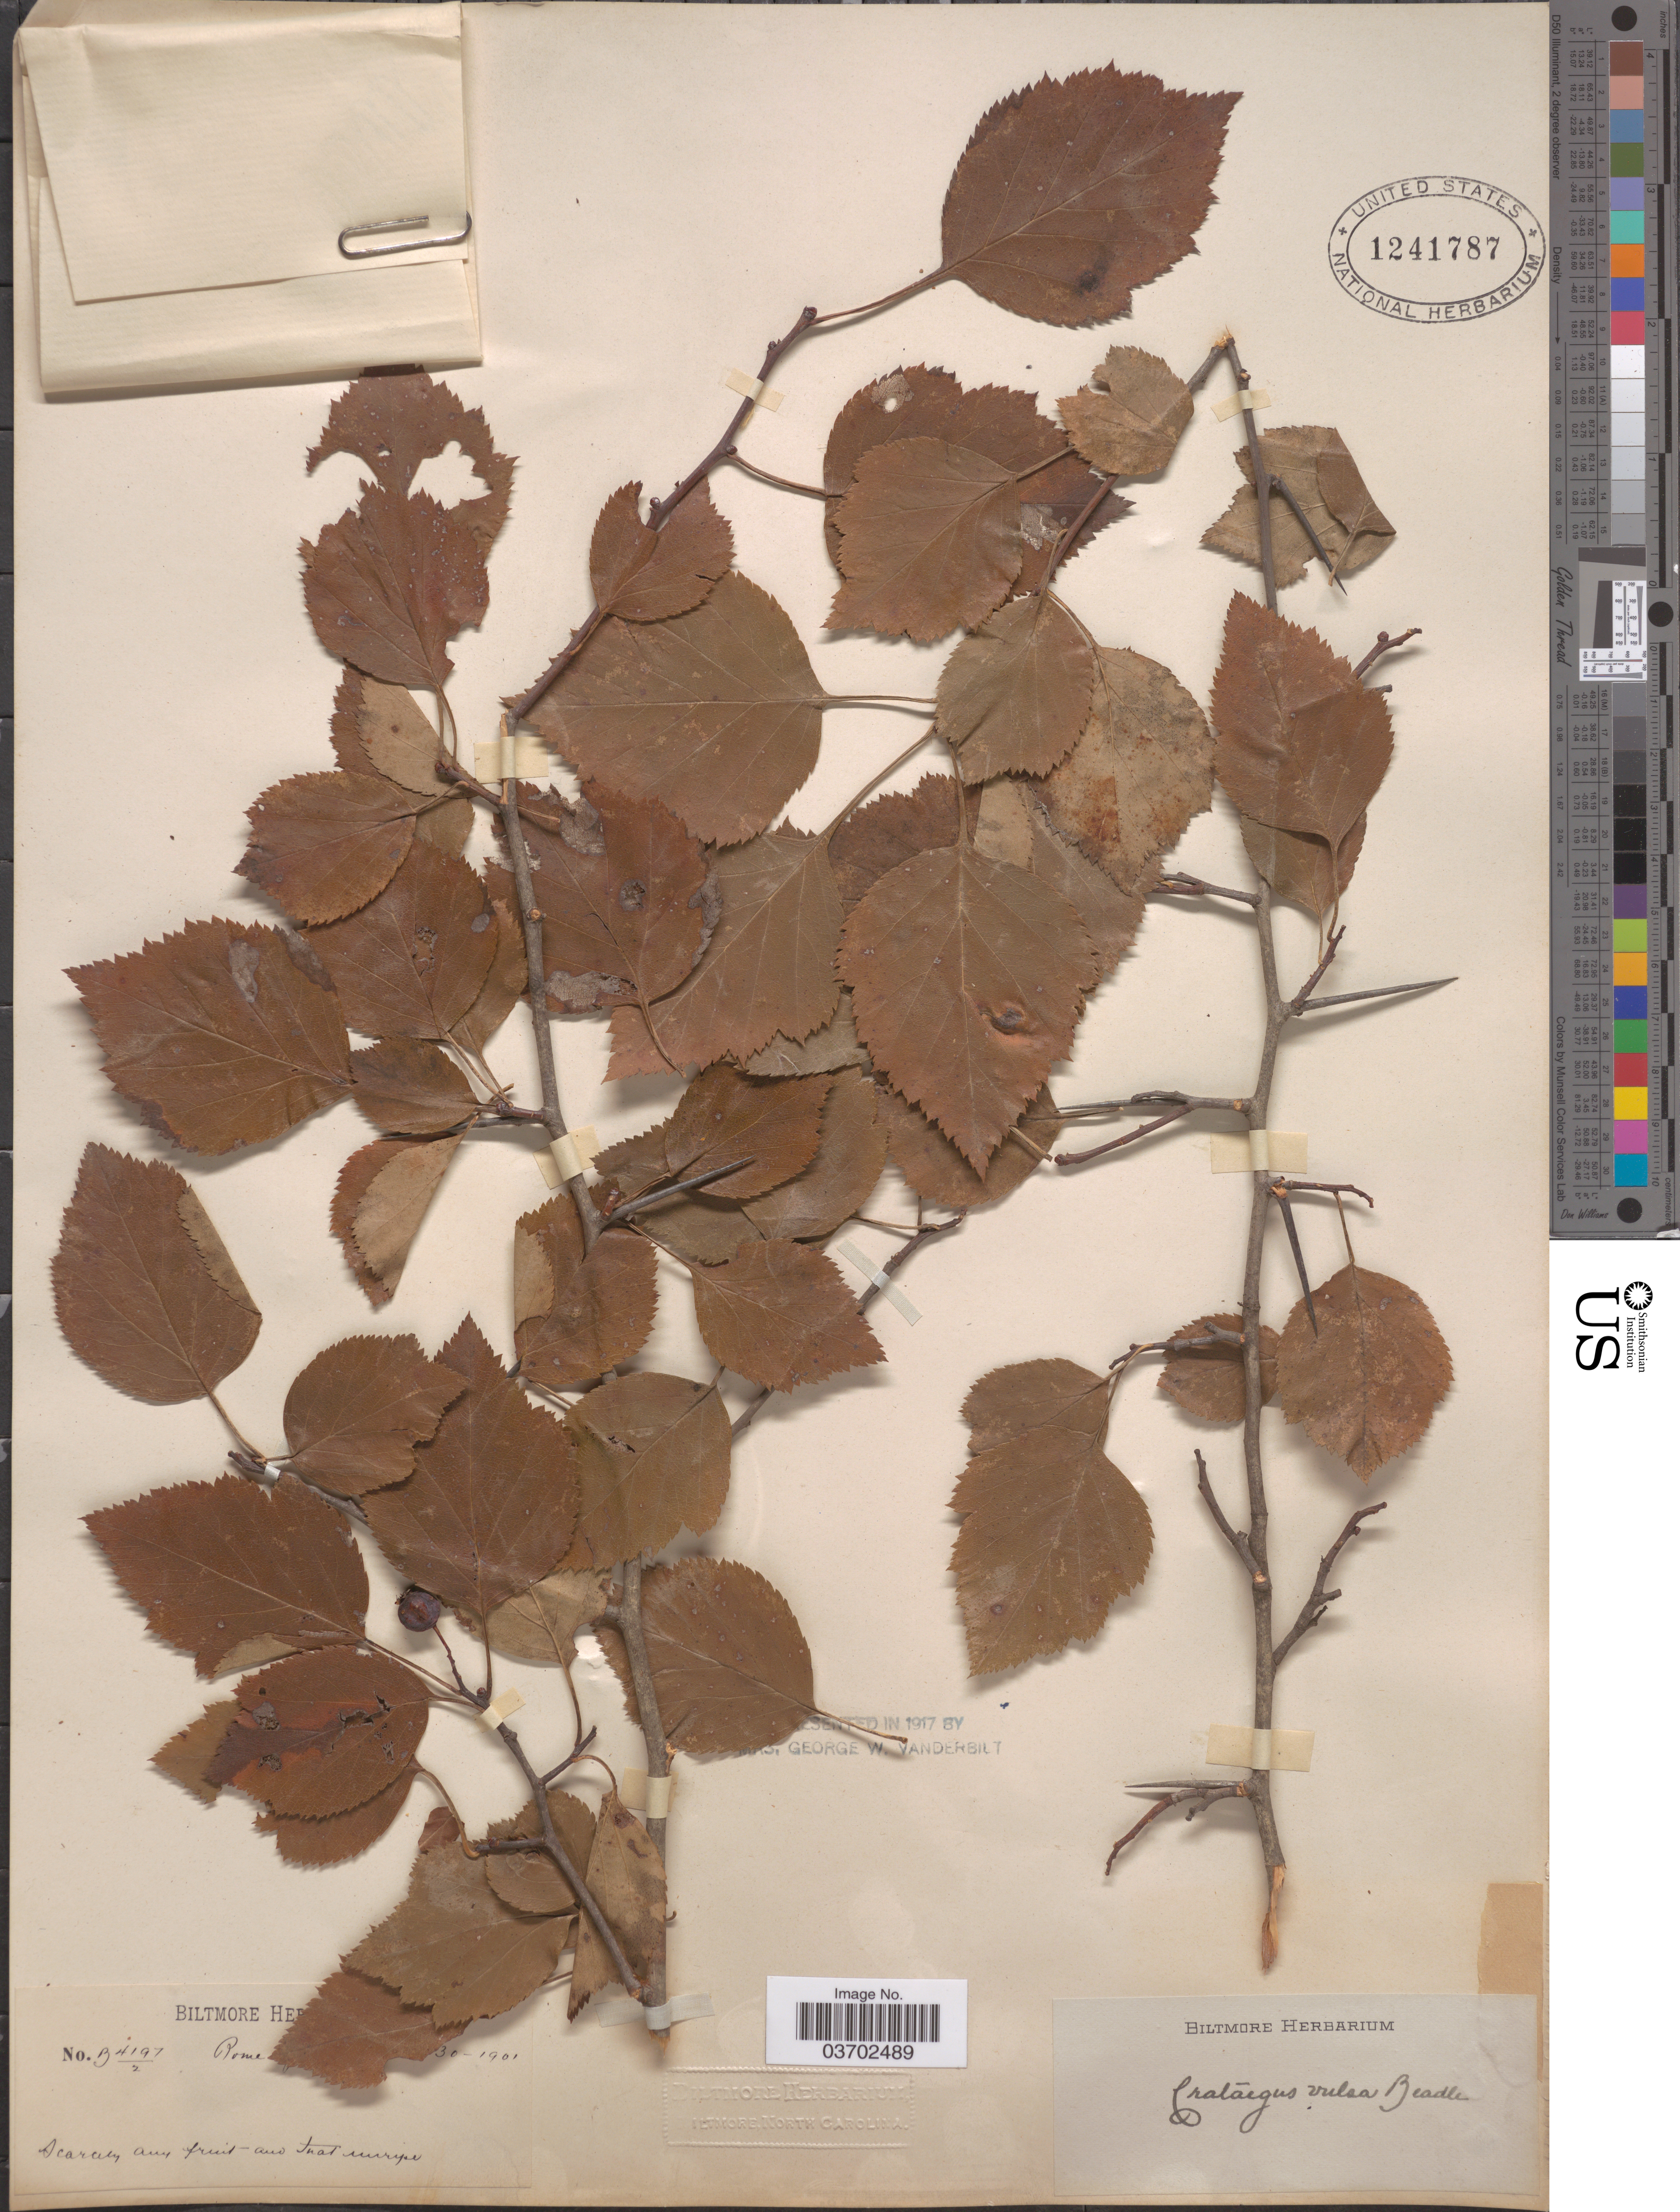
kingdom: Plantae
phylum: Tracheophyta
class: Magnoliopsida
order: Rosales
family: Rosaceae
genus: Crataegus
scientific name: Crataegus vulsa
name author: Beadle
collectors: ex herb. Biltmore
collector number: B4197/2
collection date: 1901-04-30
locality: Rome [illegible text]. [probably Rome, Georgia]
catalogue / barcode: US 1241787